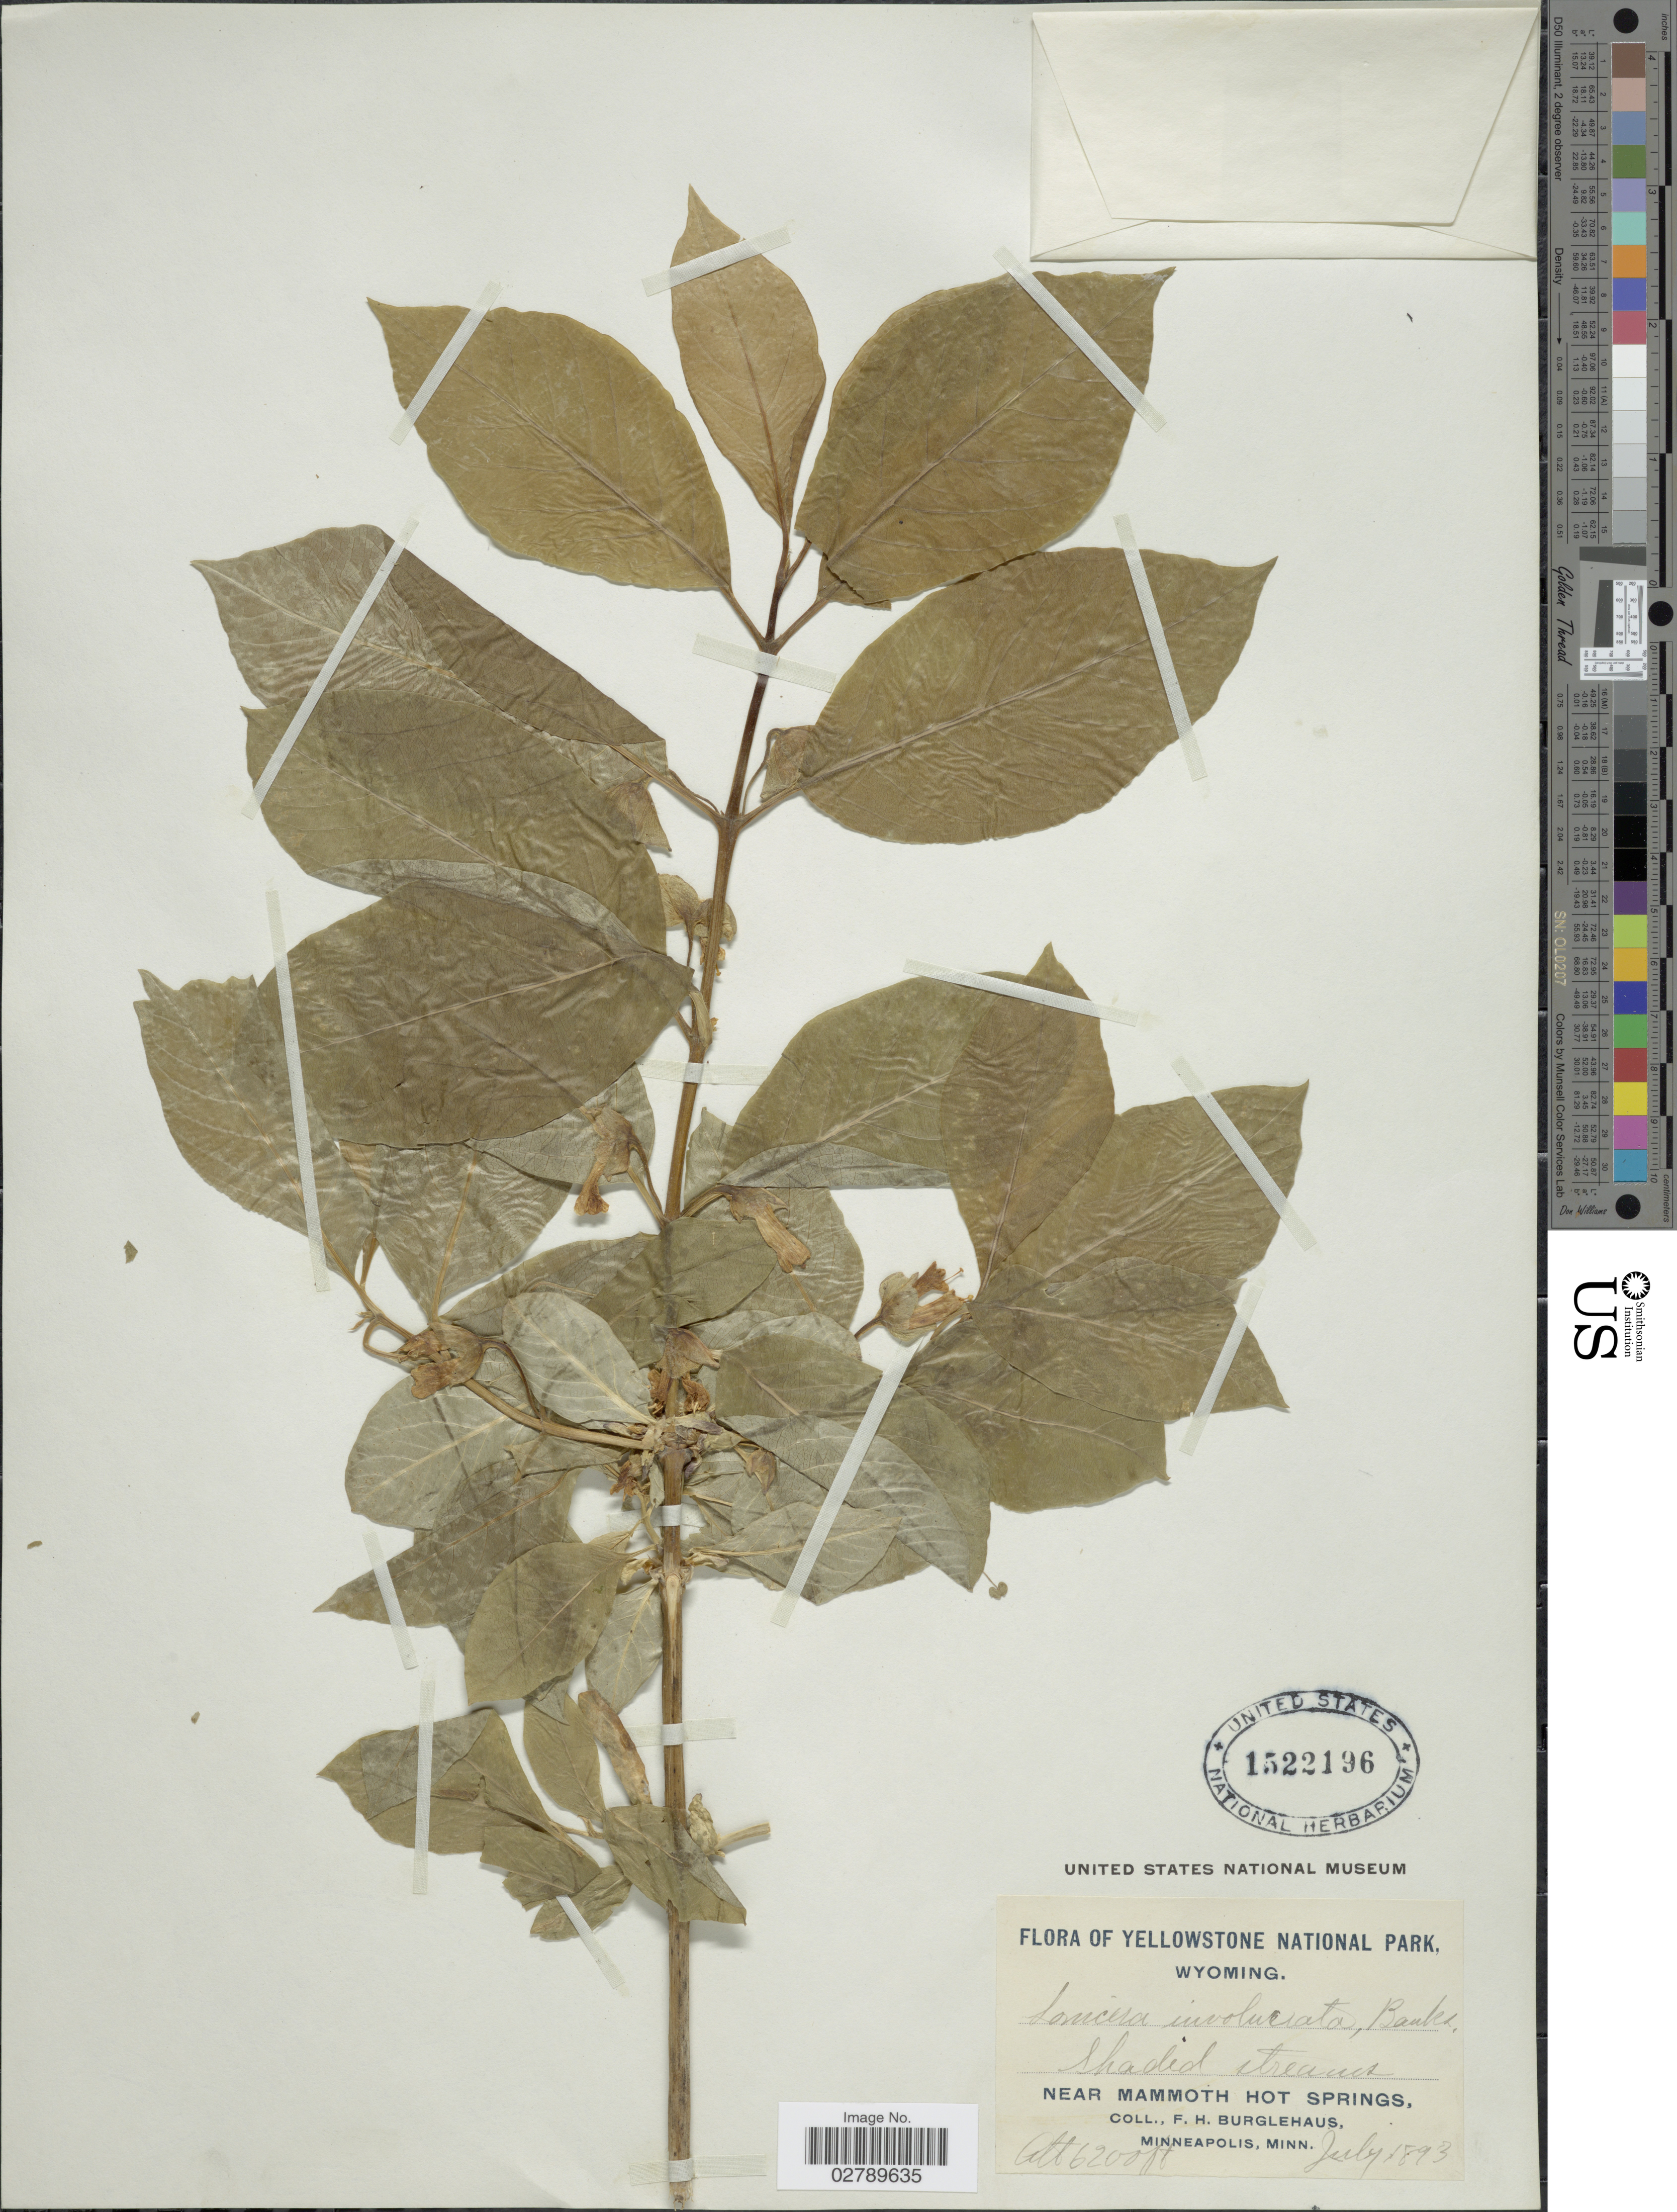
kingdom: Plantae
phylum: Tracheophyta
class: Magnoliopsida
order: Dipsacales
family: Caprifoliaceae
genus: Lonicera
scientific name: Lonicera involucrata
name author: (Richardson) Banks ex Spreng.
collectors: F. Burglehaus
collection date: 1893-07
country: United States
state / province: Wyoming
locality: Yellowstone National Park. Near Mammoth Hot Springs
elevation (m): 1890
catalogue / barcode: US 1522196